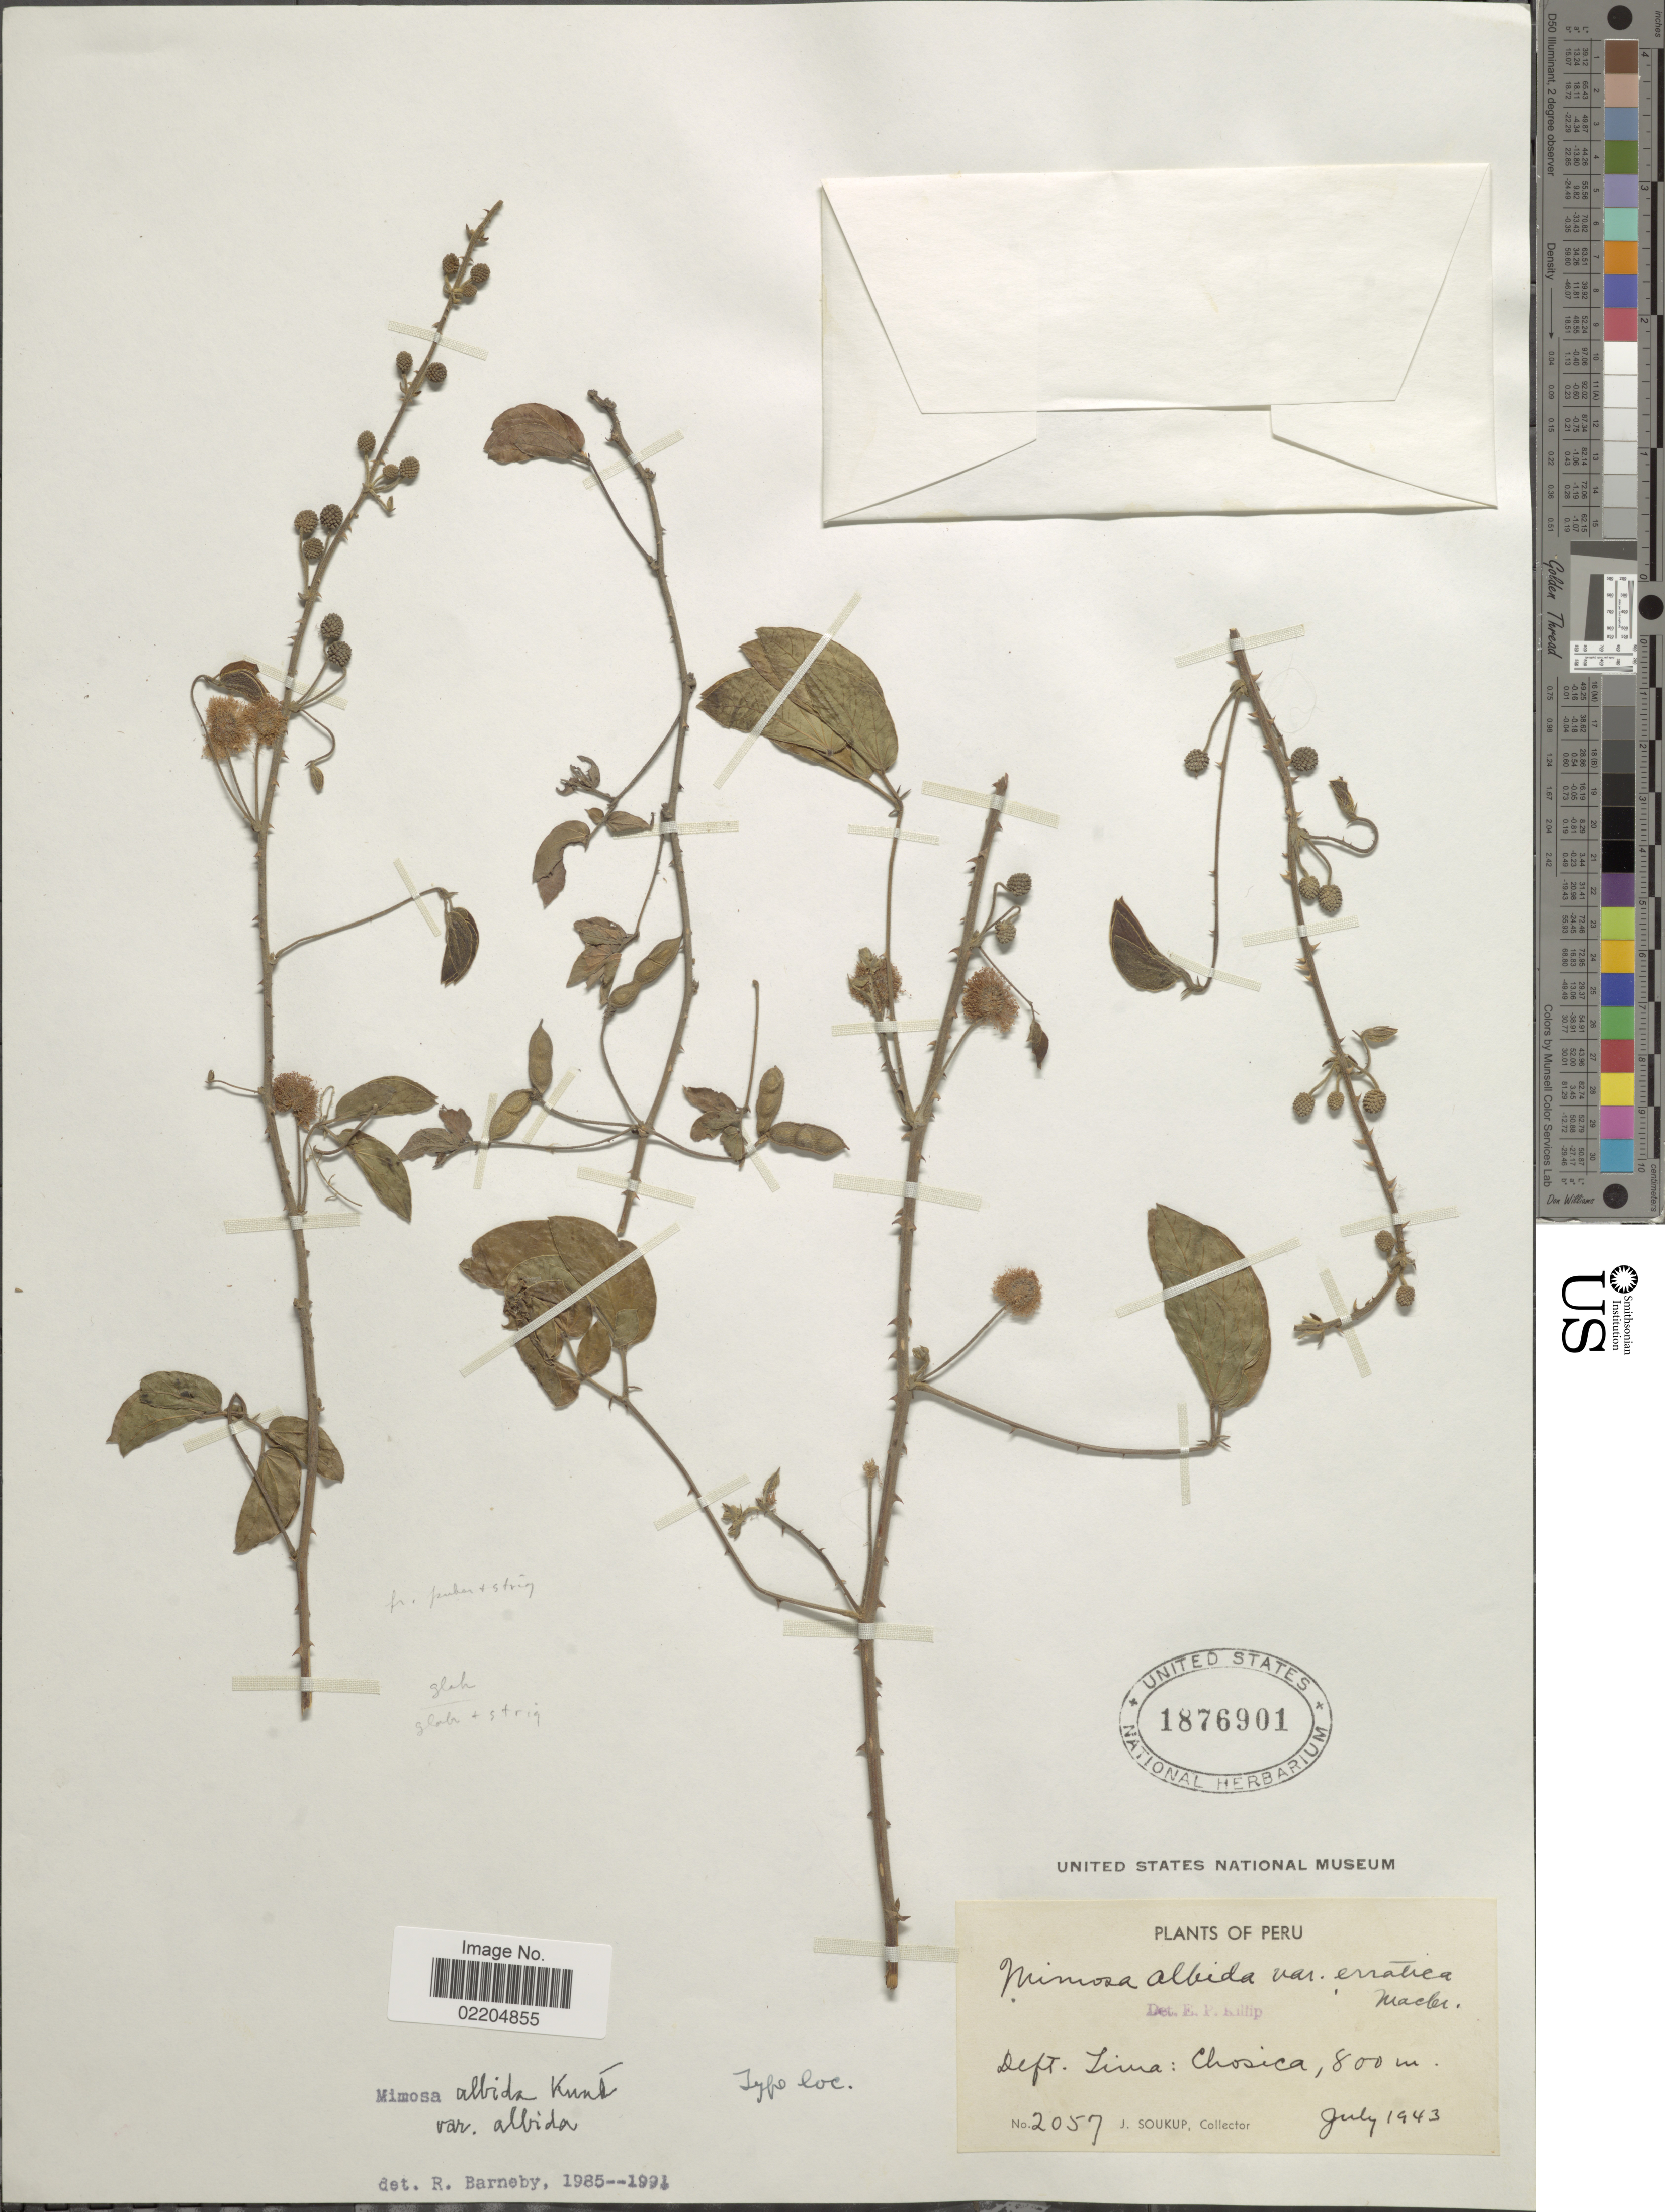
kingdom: Plantae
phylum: Tracheophyta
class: Magnoliopsida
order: Fabales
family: Fabaceae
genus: Mimosa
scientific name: Mimosa albida var. albida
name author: Humb. & Bonpl. ex Willd.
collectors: J. Soukup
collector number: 2057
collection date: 1943-07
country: Peru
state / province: Lima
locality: Dept. Lima: Chosica.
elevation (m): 800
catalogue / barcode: US 1876901